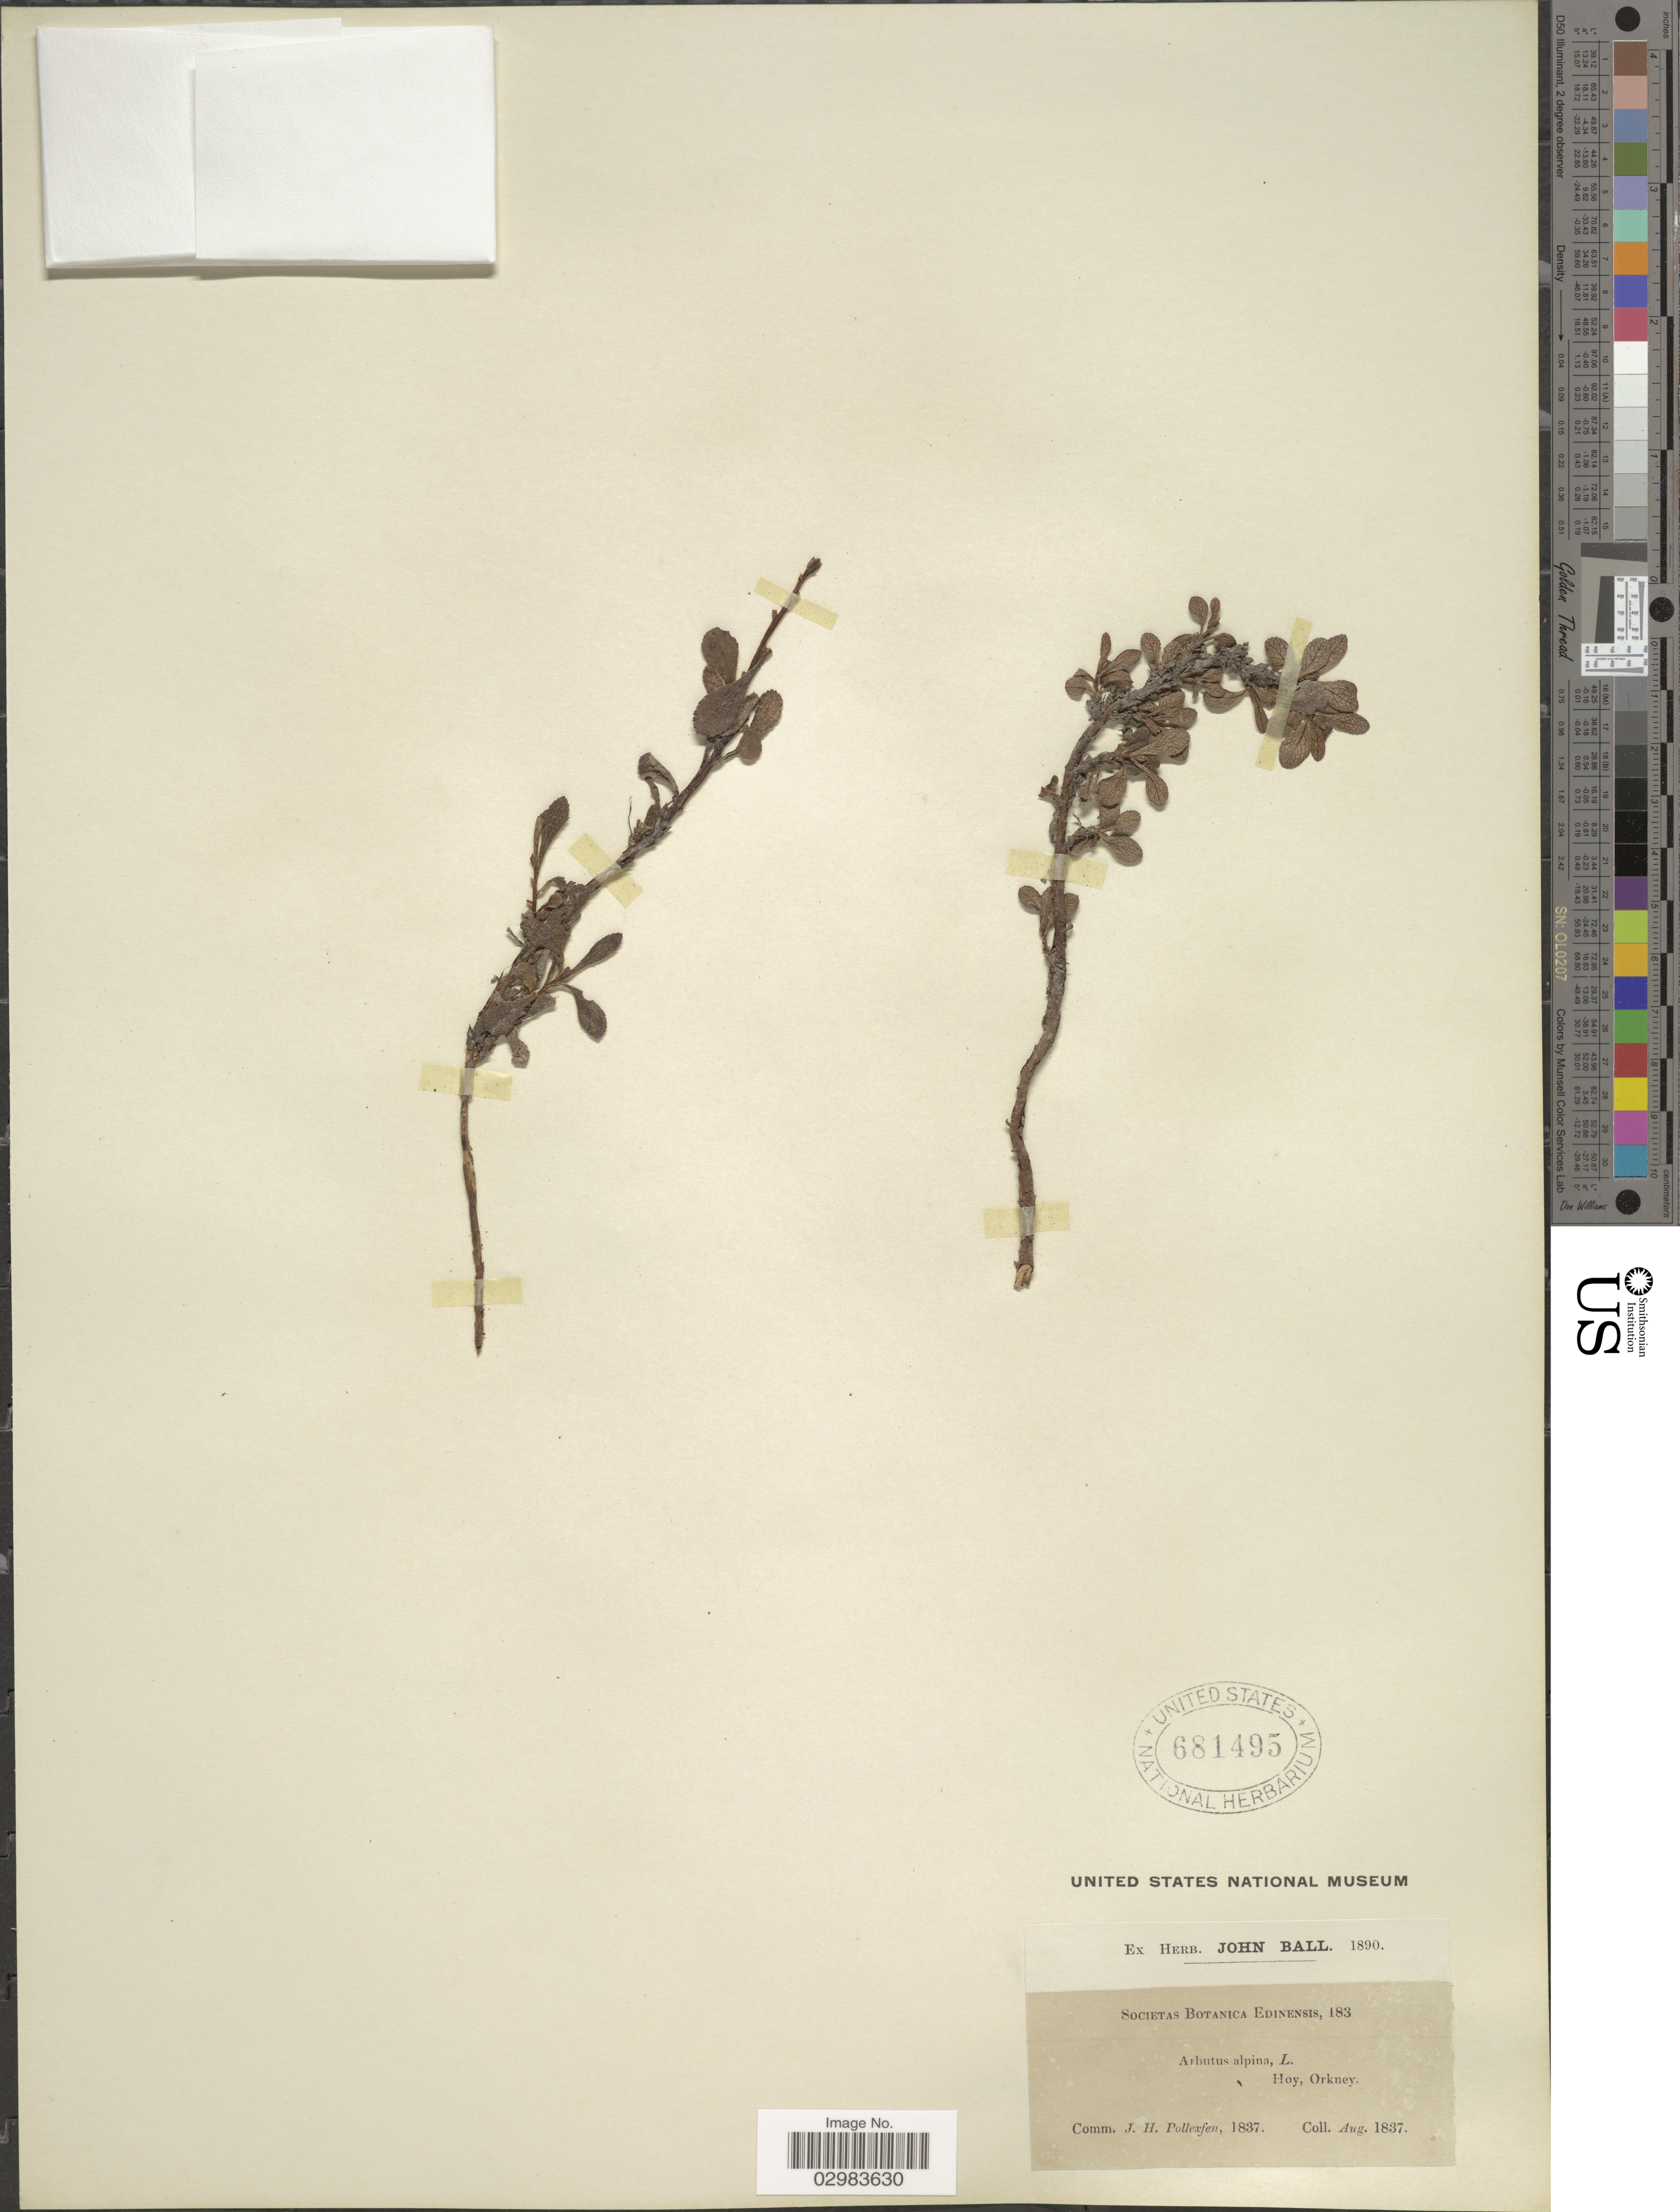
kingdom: Plantae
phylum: Tracheophyta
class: Magnoliopsida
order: Ericales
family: Ericaceae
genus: Arctostaphylos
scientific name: Arctostaphylos alpina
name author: (L.) Spreng.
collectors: ex herb. John Ball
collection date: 1837-08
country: United Kingdom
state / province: Scotland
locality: Hoy, Orkney.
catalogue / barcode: US 681495